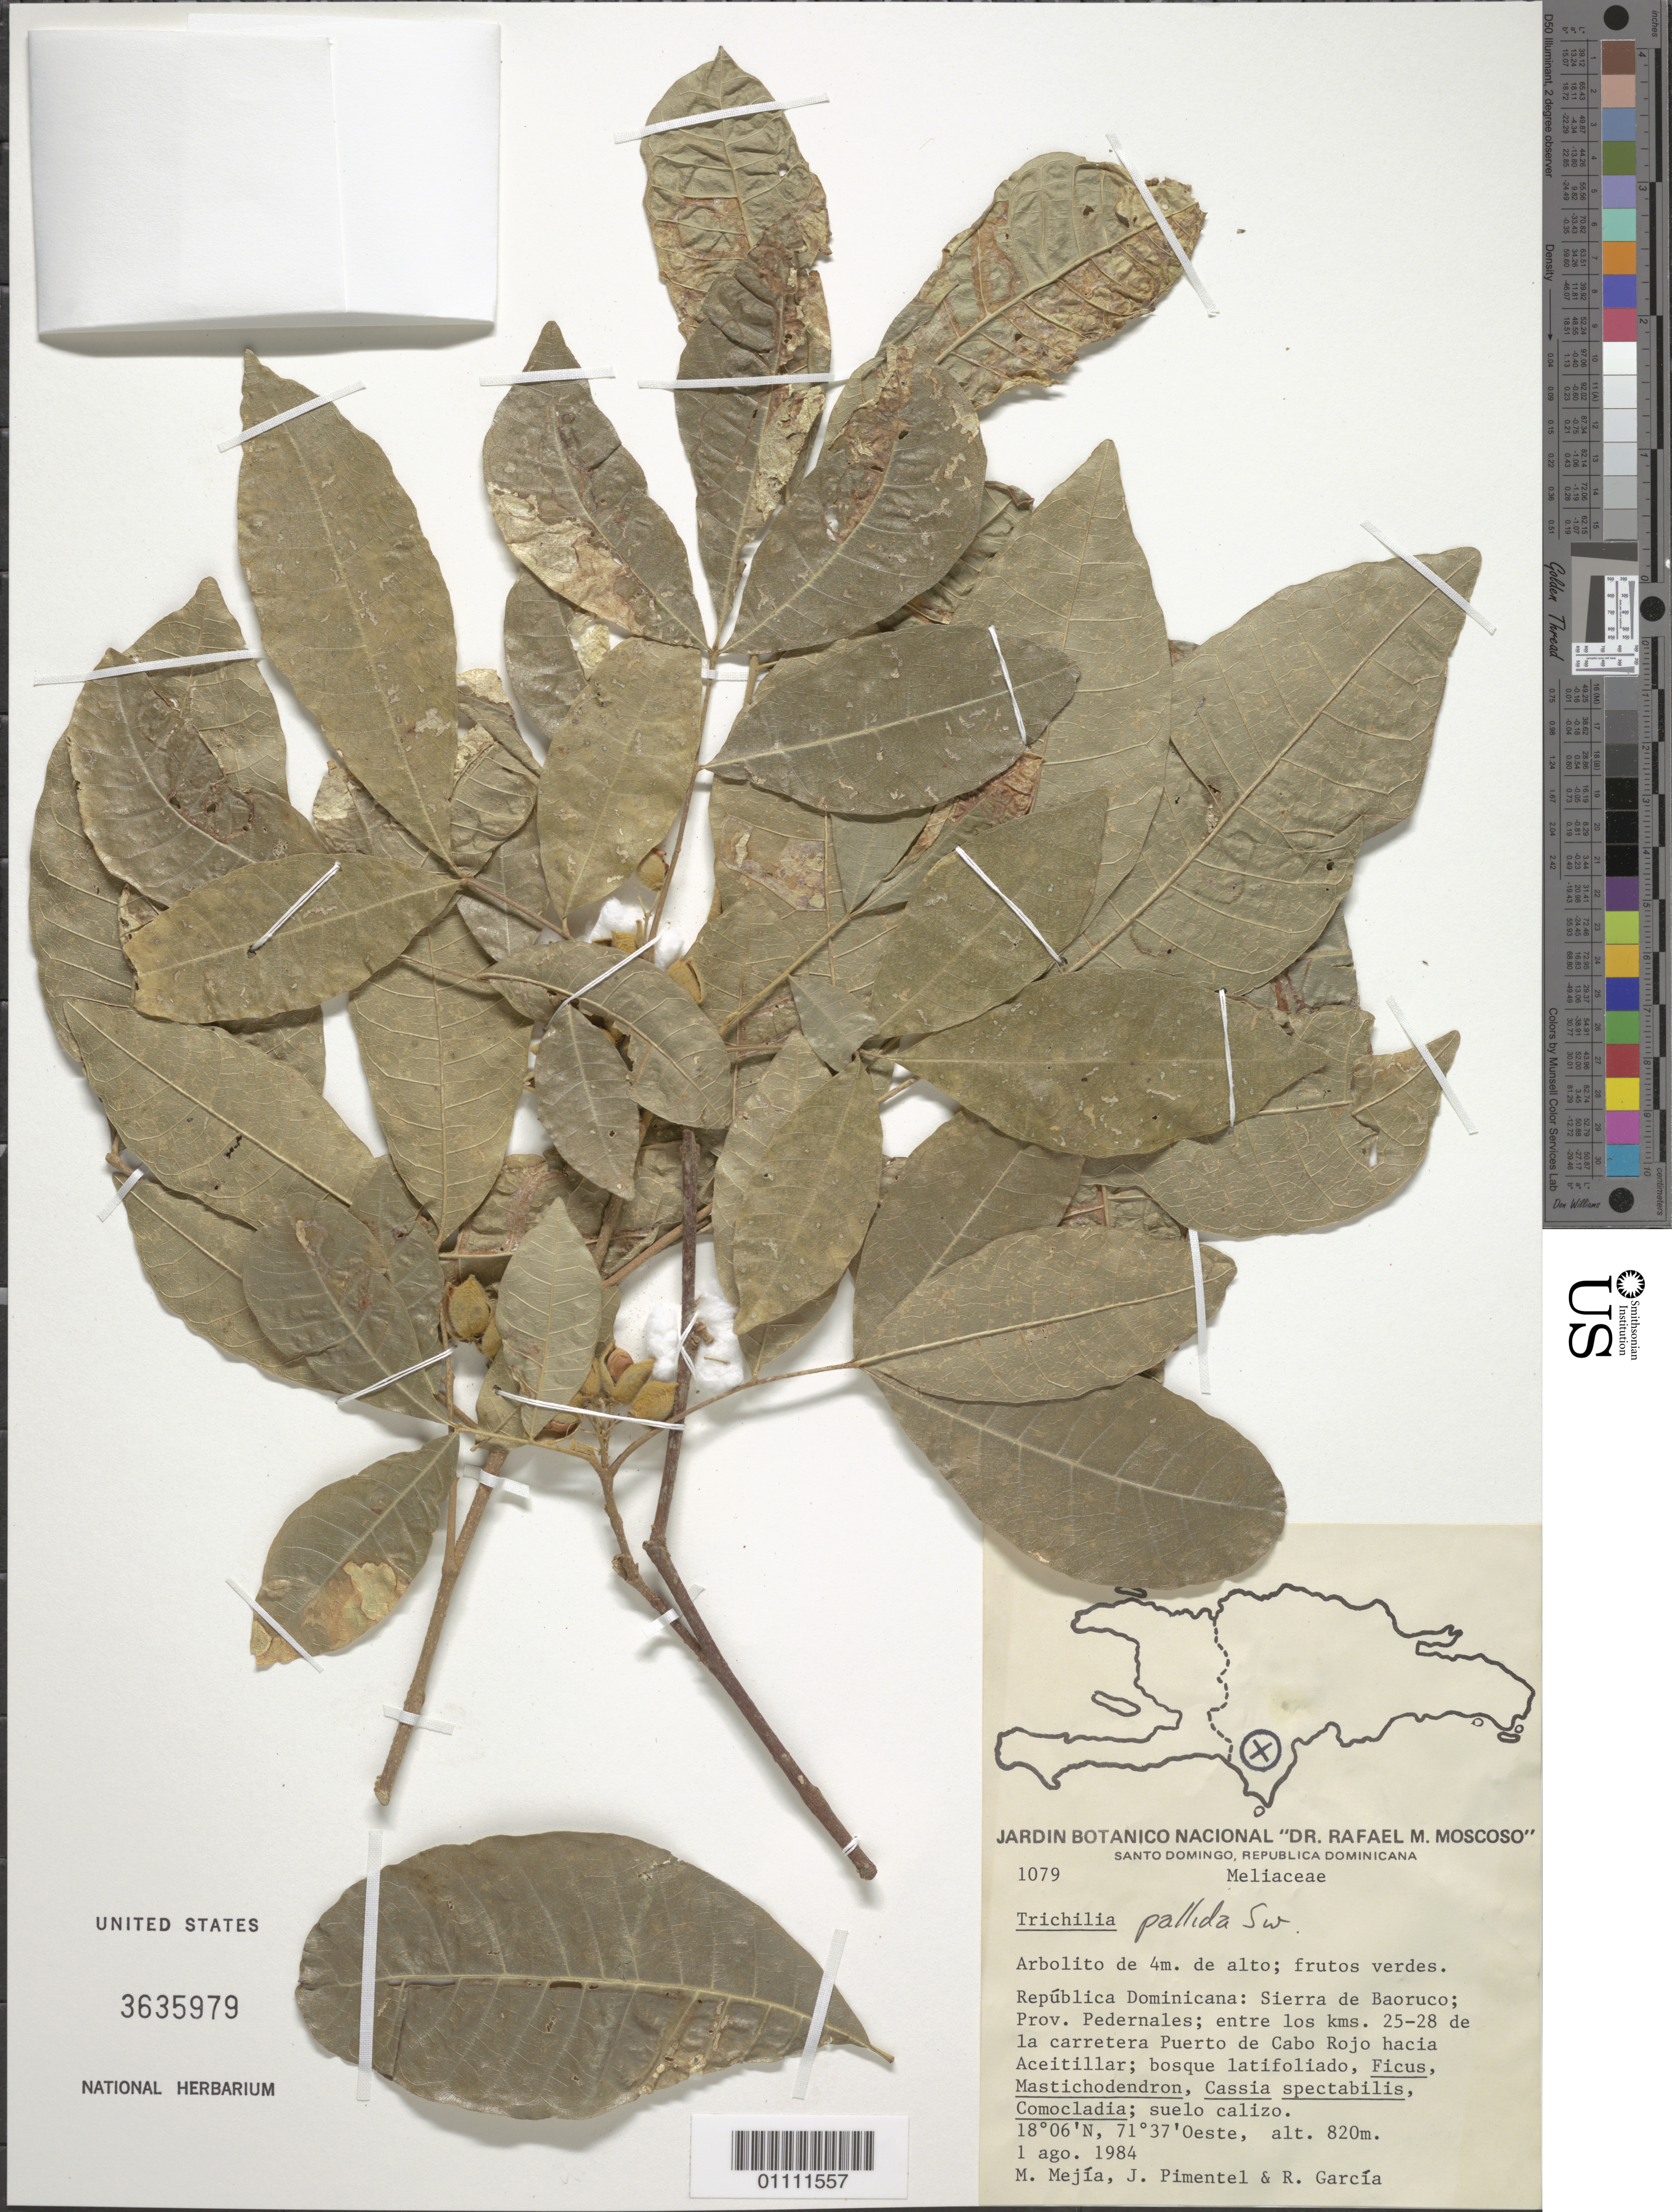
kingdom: Plantae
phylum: Tracheophyta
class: Magnoliopsida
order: Sapindales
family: Meliaceae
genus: Trichilia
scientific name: Trichilia pallida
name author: Sw.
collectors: M. Mejia, J. Pimentel & R. G. García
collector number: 1079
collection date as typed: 01 Aug 1984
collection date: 1984-08-01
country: Dominican Republic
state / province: Pedernales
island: Hispaniola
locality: Sierra de Baoruco, entre los km 25-28 de la carretera Puerto de Cabo Rojo hacia Aceitillar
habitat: Bosque latifoliado, Ficus, mastichodendron, Cassia spectabilis, Comocladia; suelo calizo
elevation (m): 820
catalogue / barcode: US 3635979